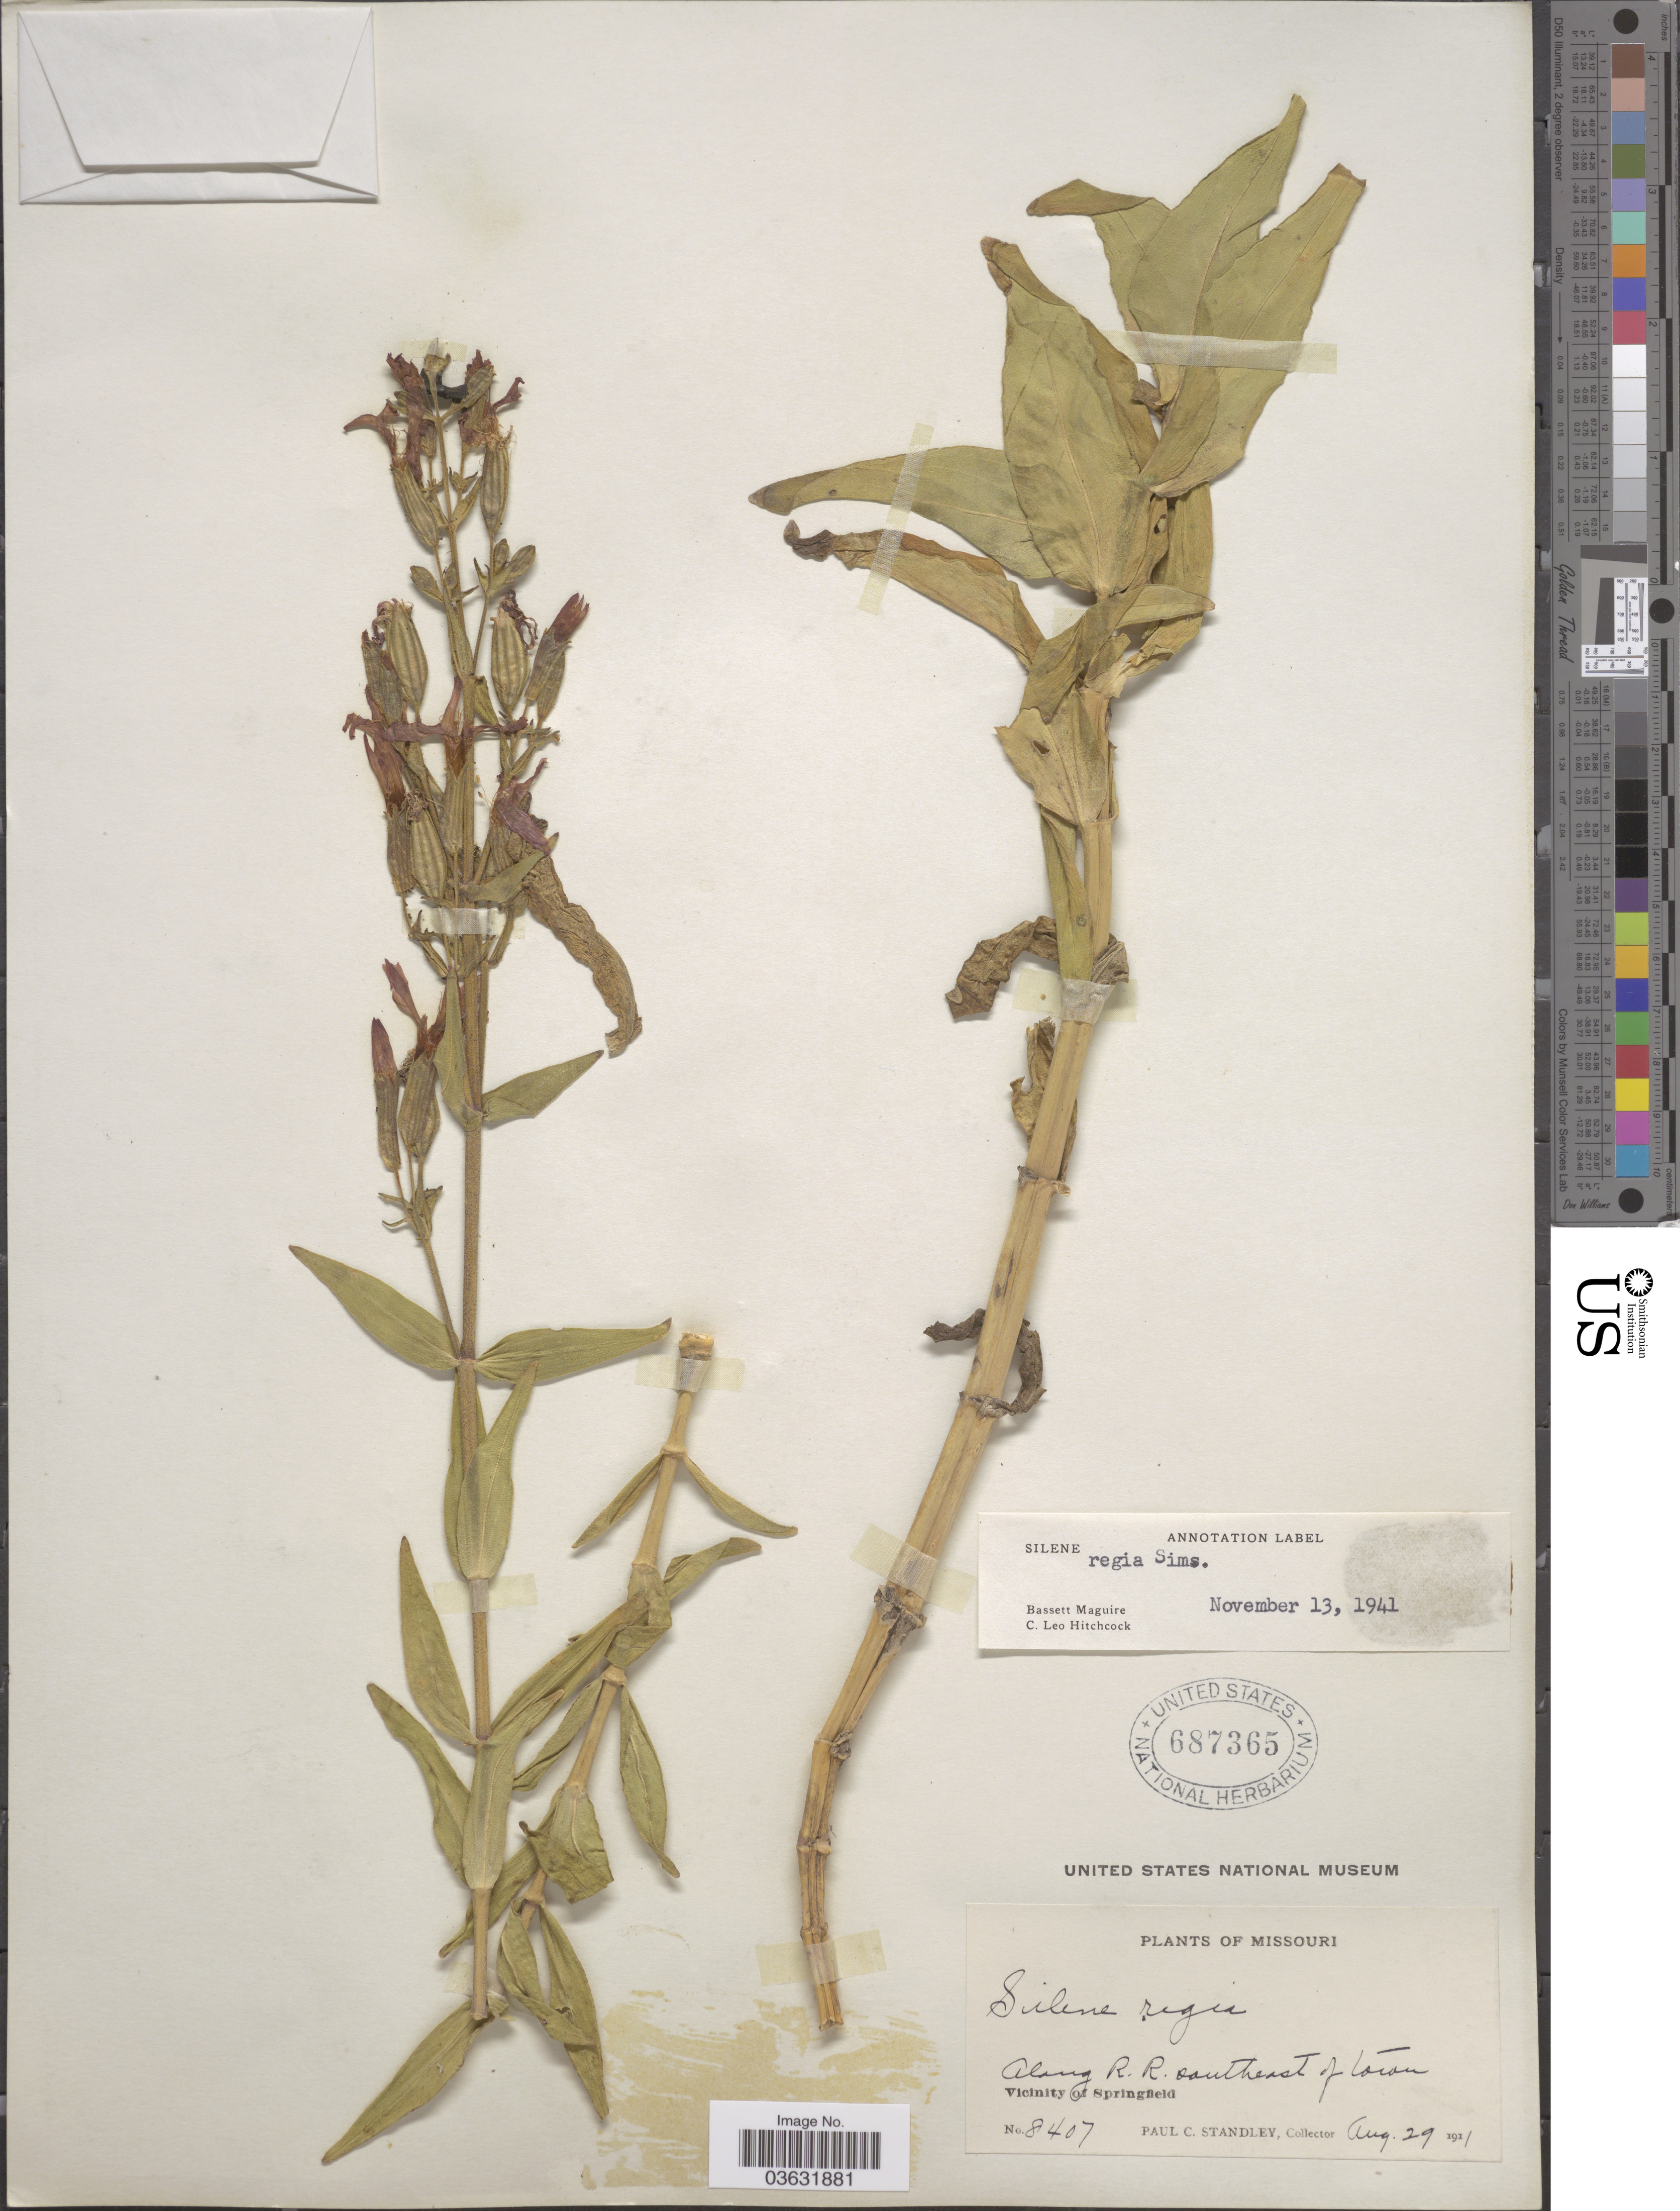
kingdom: Plantae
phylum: Tracheophyta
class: Magnoliopsida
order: Caryophyllales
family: Caryophyllaceae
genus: Silene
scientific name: Silene regia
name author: Sims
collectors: P. C. Standley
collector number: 8407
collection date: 1911-08-29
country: United States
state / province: Missouri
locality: Along R. R. southeast of town. Vicinity of Springfield.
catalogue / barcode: US 687365